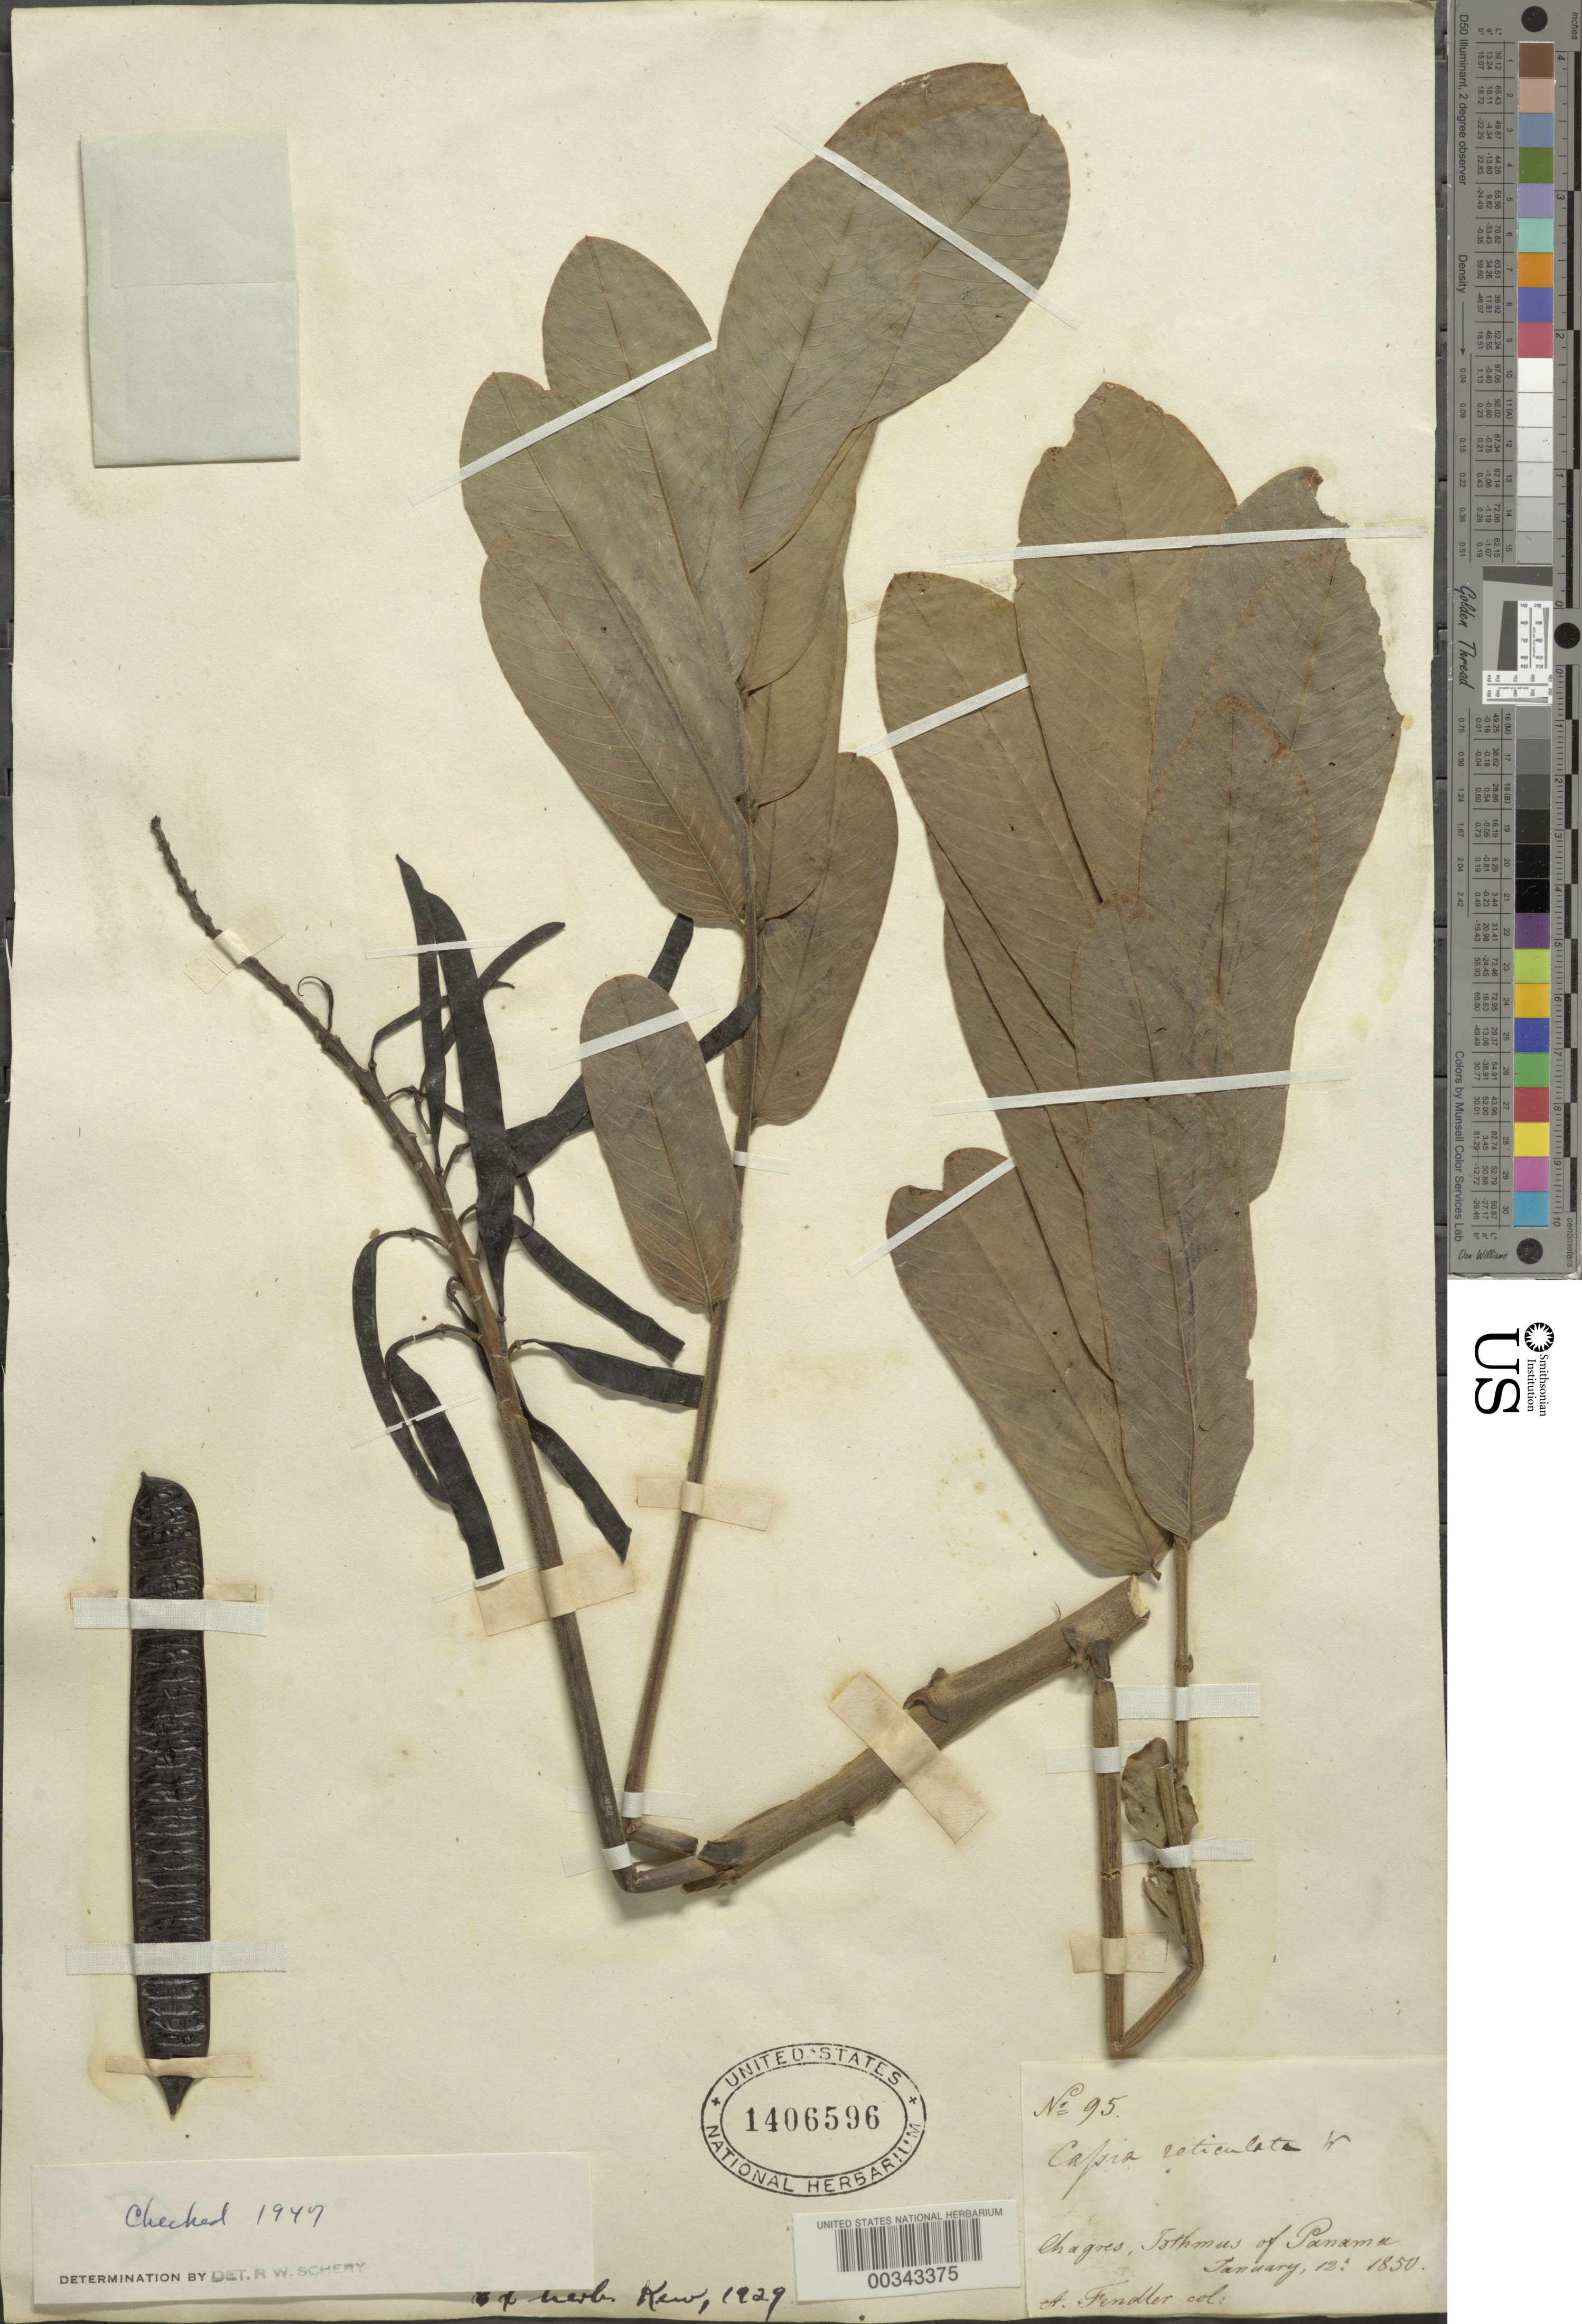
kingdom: Plantae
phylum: Tracheophyta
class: Magnoliopsida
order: Fabales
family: Fabaceae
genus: Senna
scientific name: Senna reticulata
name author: (Willd.) H.S. Irwin & Barneby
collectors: A. Fendler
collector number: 95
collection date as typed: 12 Jan 1850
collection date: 1850-01-12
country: Panama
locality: Chargres, Isthmus of Panama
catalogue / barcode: US 1406596